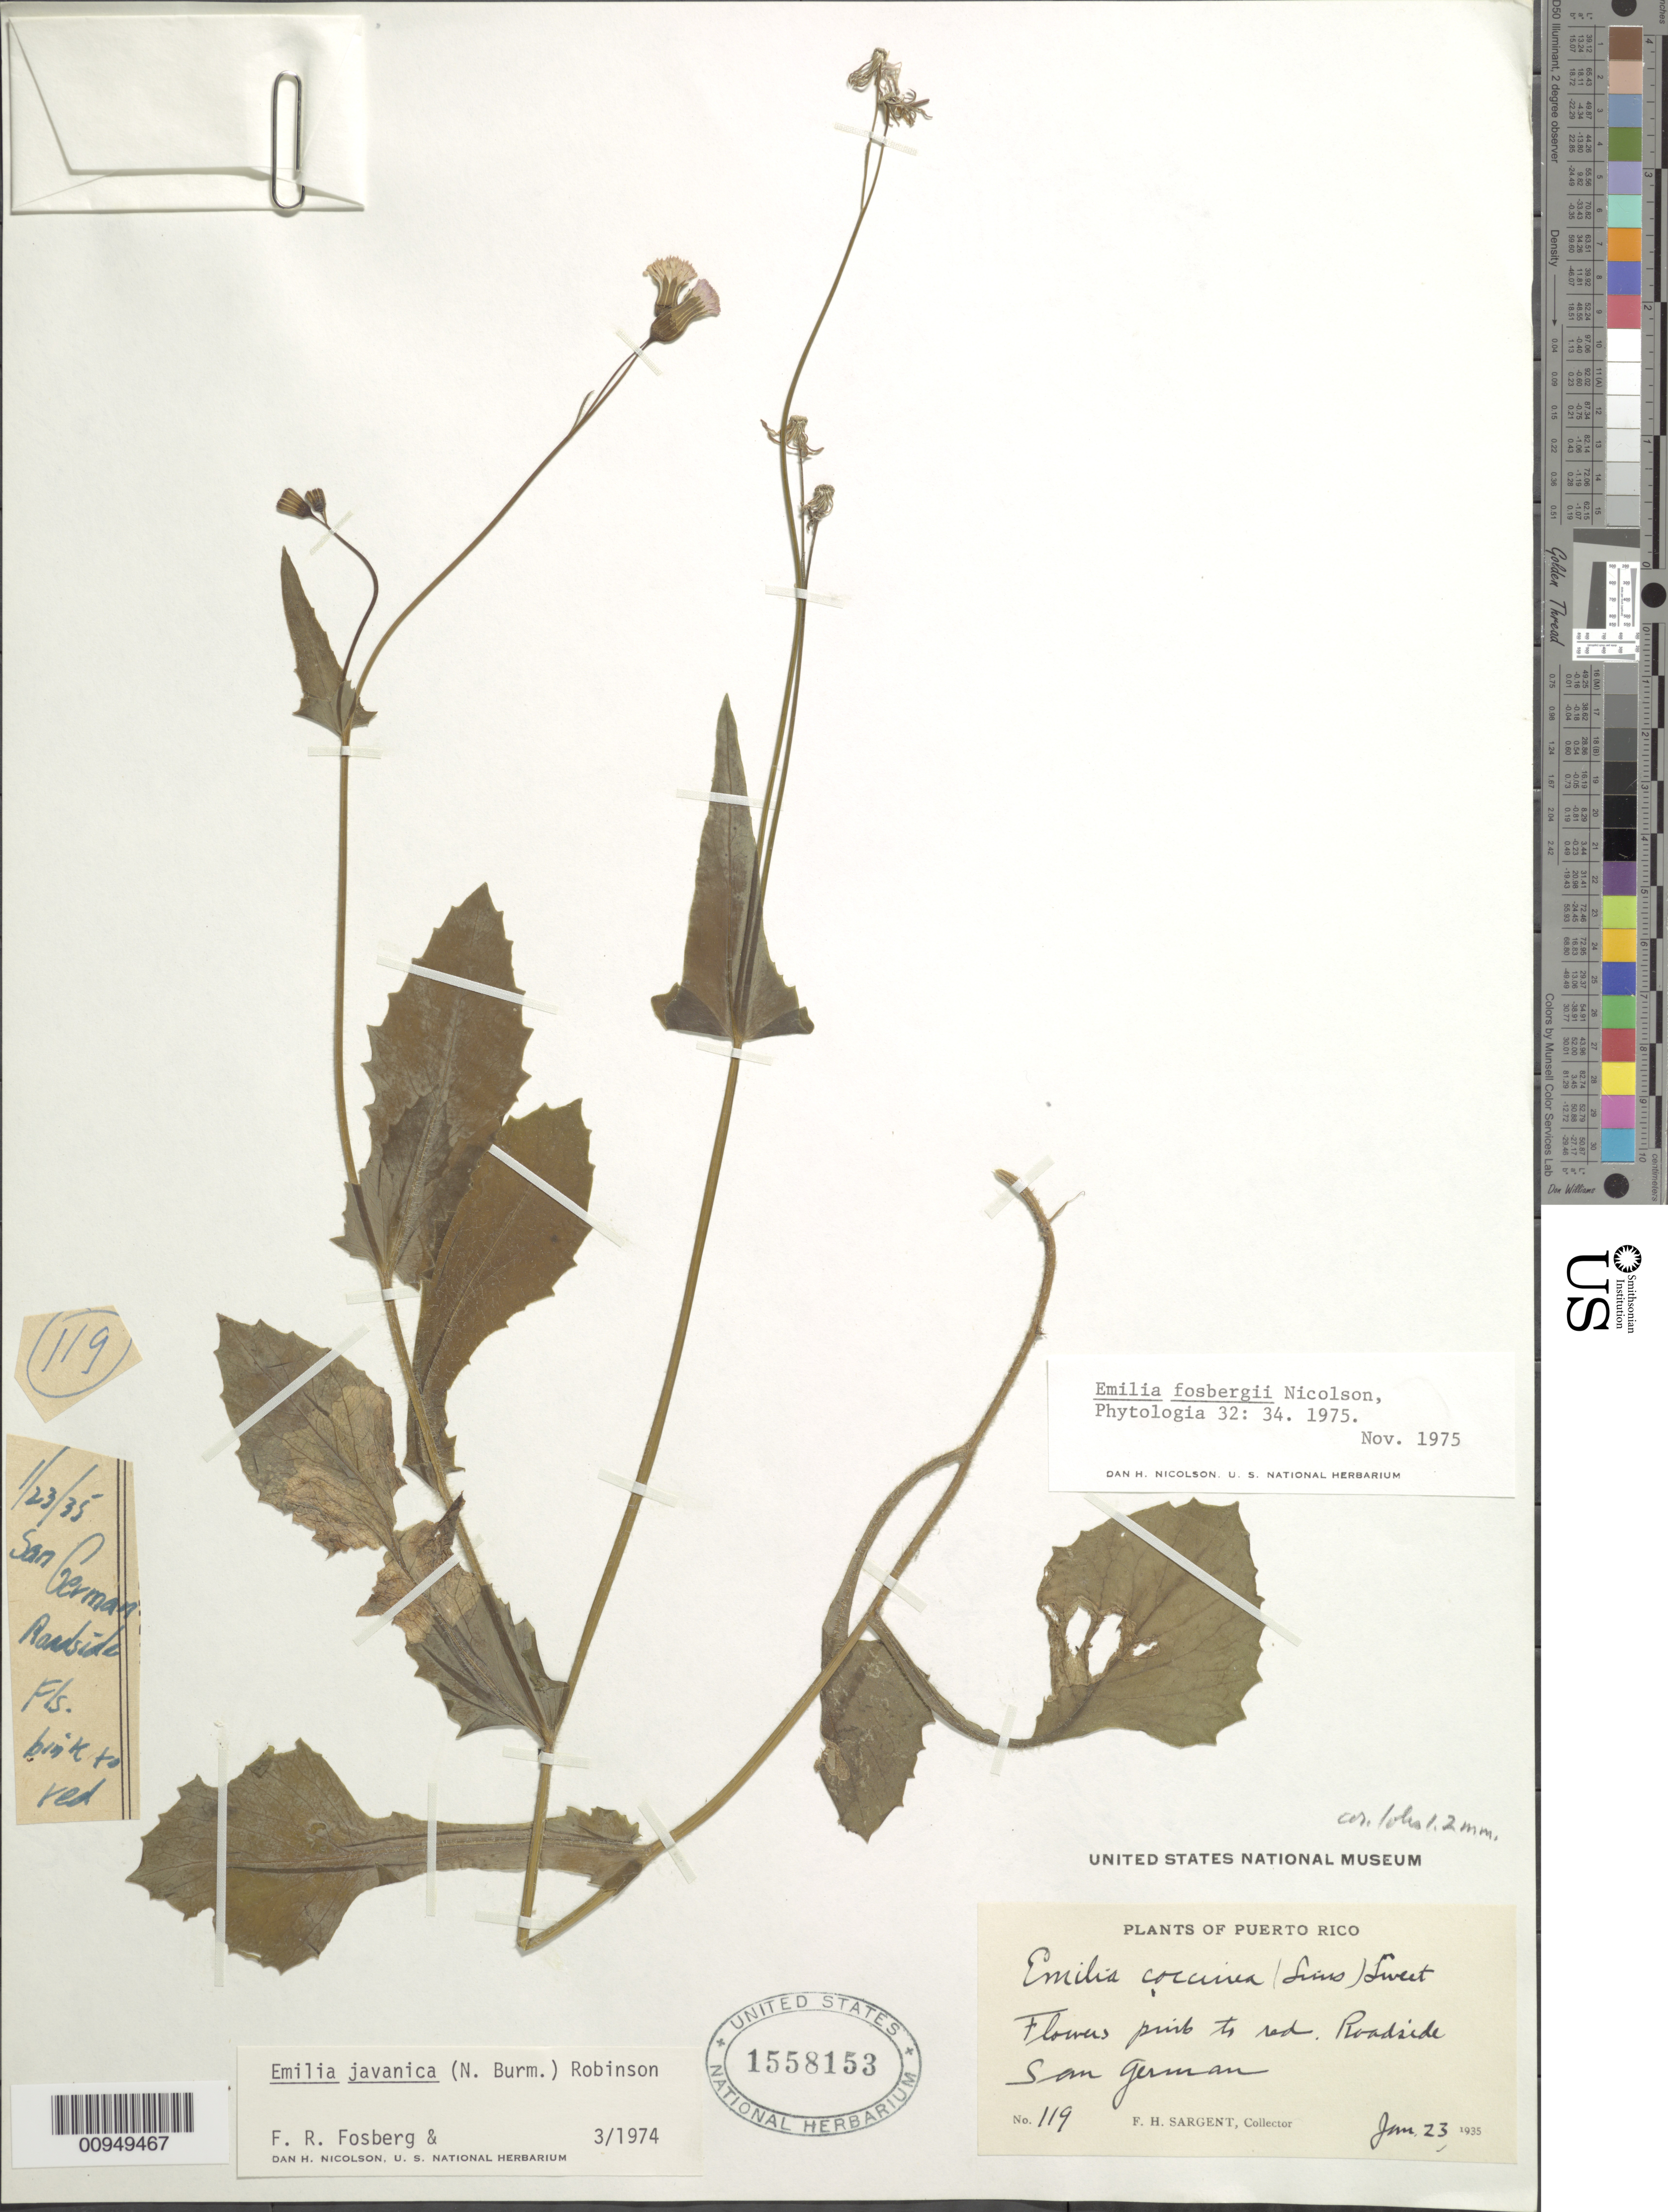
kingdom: Plantae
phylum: Tracheophyta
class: Magnoliopsida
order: Asterales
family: Asteraceae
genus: Emilia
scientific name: Emilia fosbergii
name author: Nicolson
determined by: Nicolson, Dan H.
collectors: F. H. Sargent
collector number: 119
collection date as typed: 23 Jan 1935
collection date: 1935-01-23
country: Puerto Rico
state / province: San Germán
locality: San German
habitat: Roadside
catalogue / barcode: US 1558153